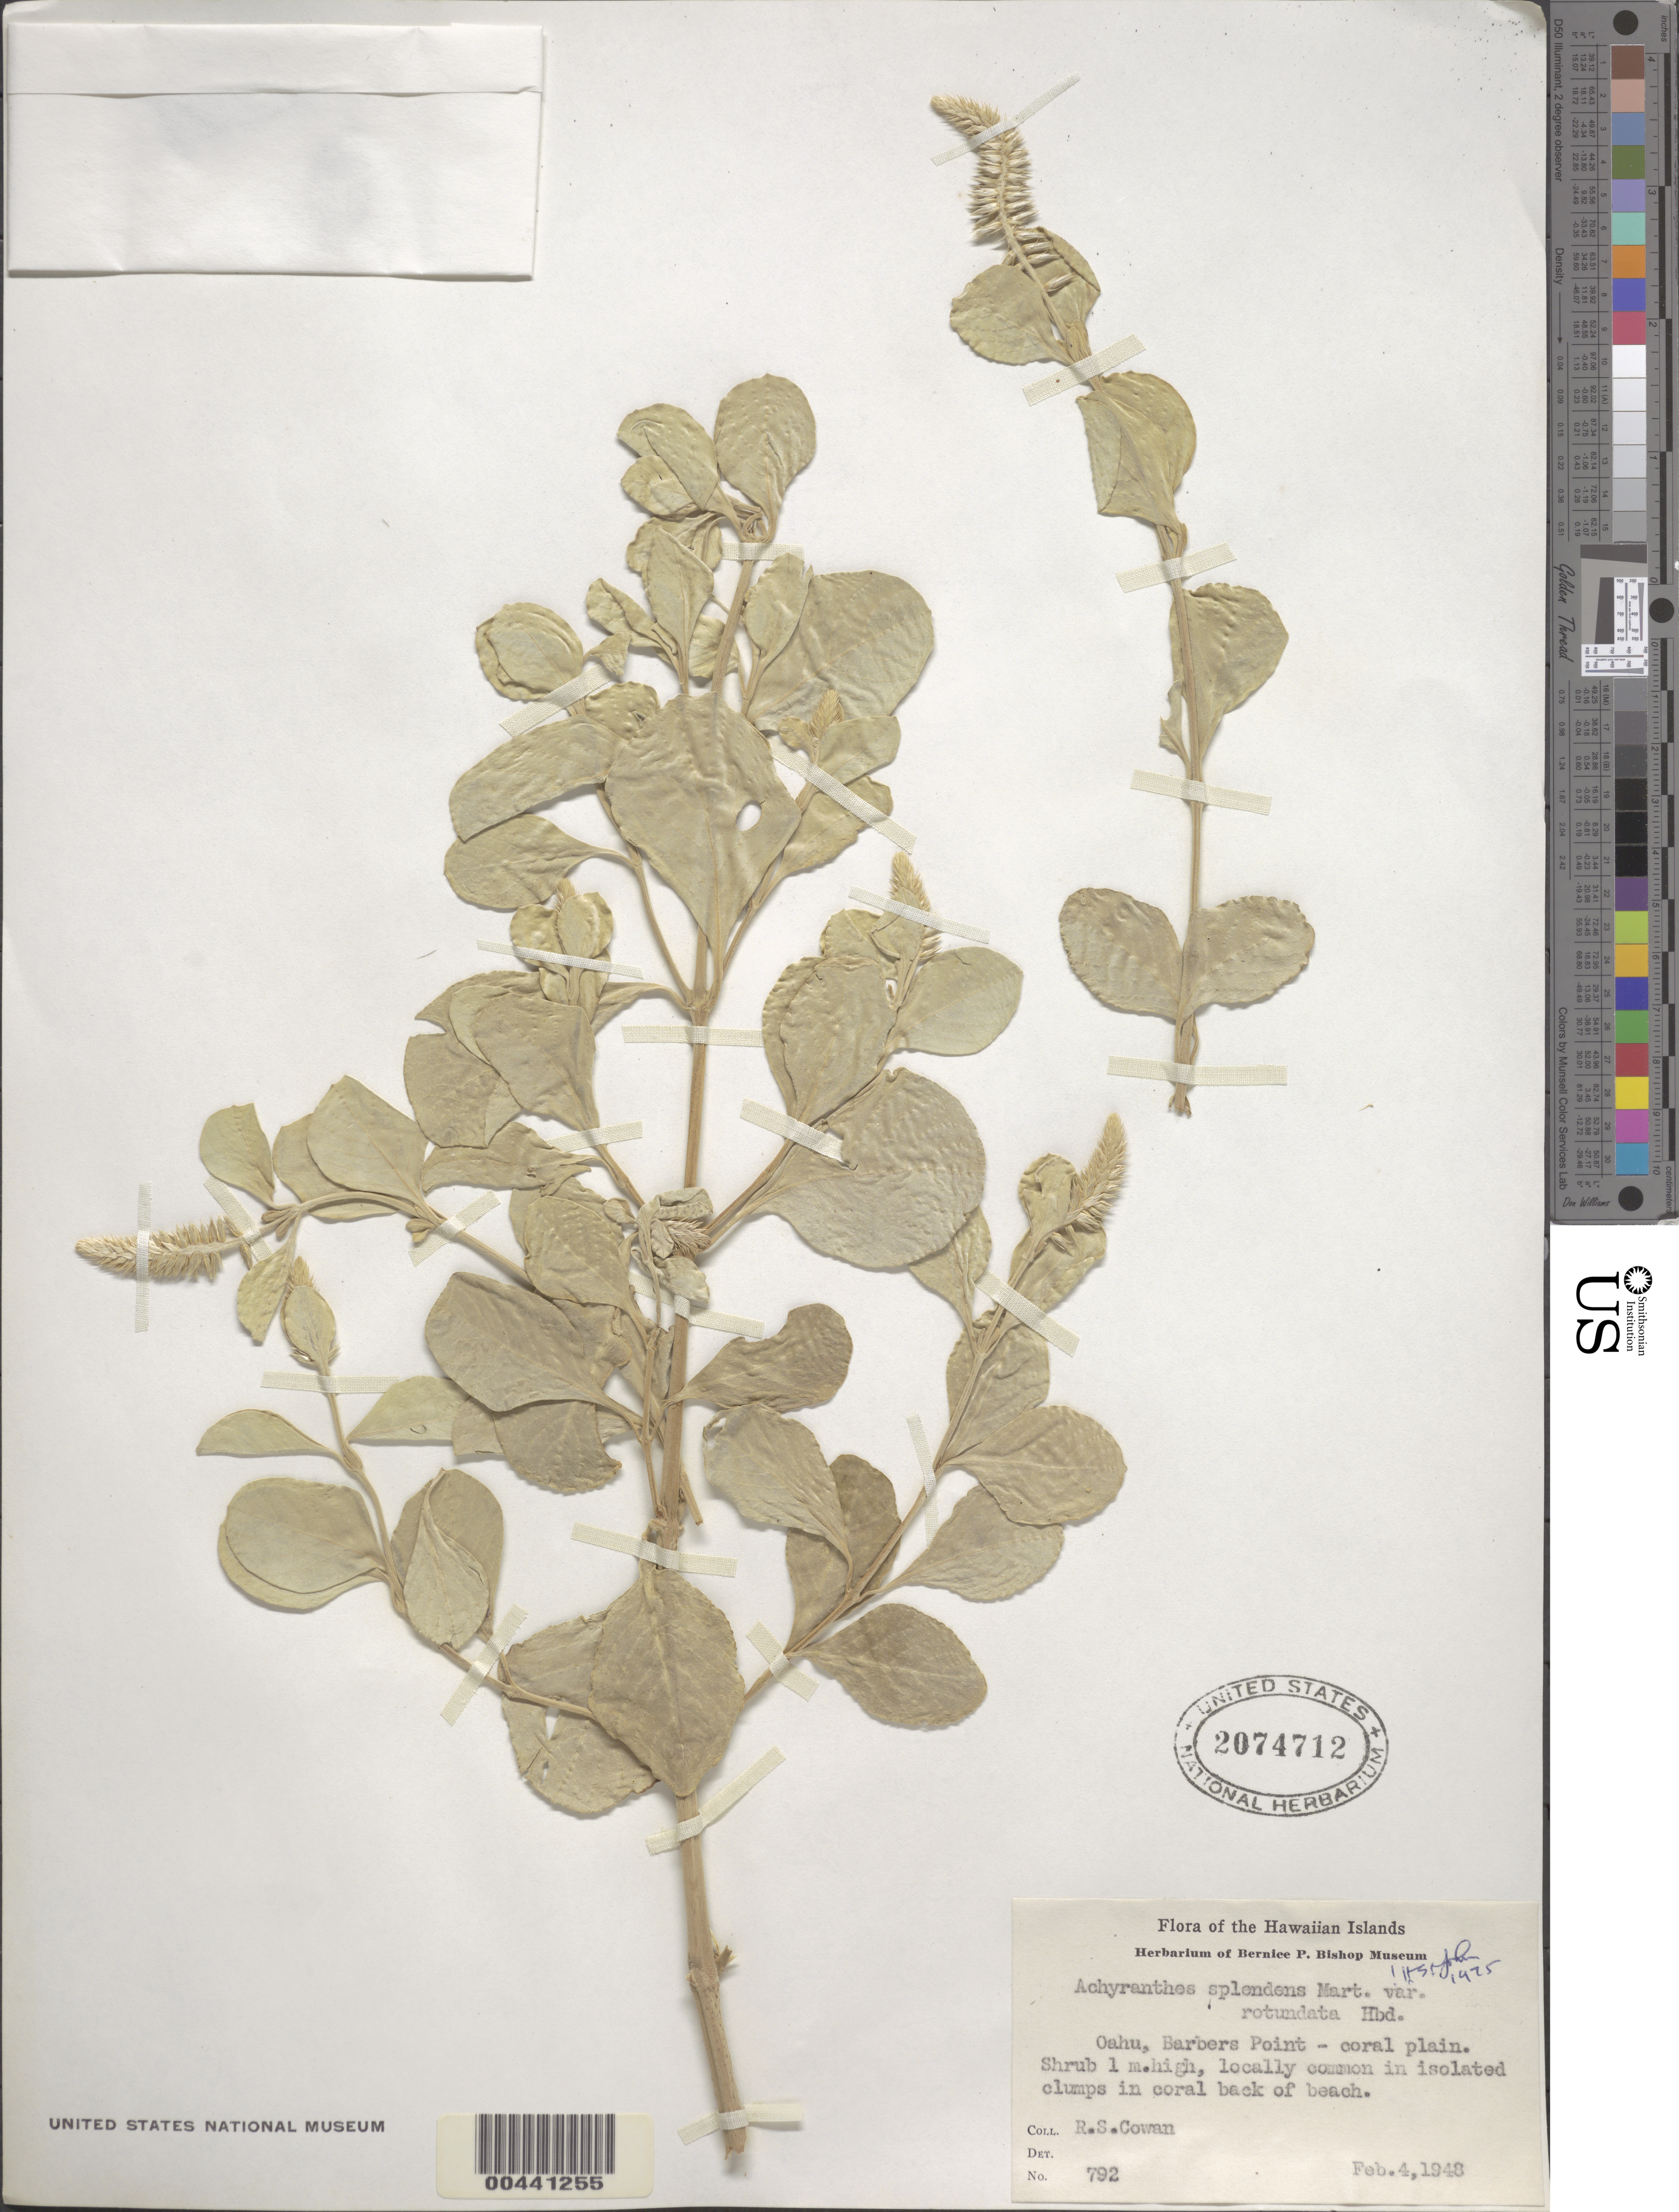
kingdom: Plantae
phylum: Tracheophyta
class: Magnoliopsida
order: Caryophyllales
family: Amaranthaceae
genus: Achyranthes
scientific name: Achyranthes splendens var. rotundata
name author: Hillebr.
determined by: St. John, H.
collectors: R. S. Cowan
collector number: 792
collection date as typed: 4 Feb 1948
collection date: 1948-02-04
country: United States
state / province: Hawaii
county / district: Honolulu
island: Oahu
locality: Barbers Point-coral plain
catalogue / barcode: US 2074712